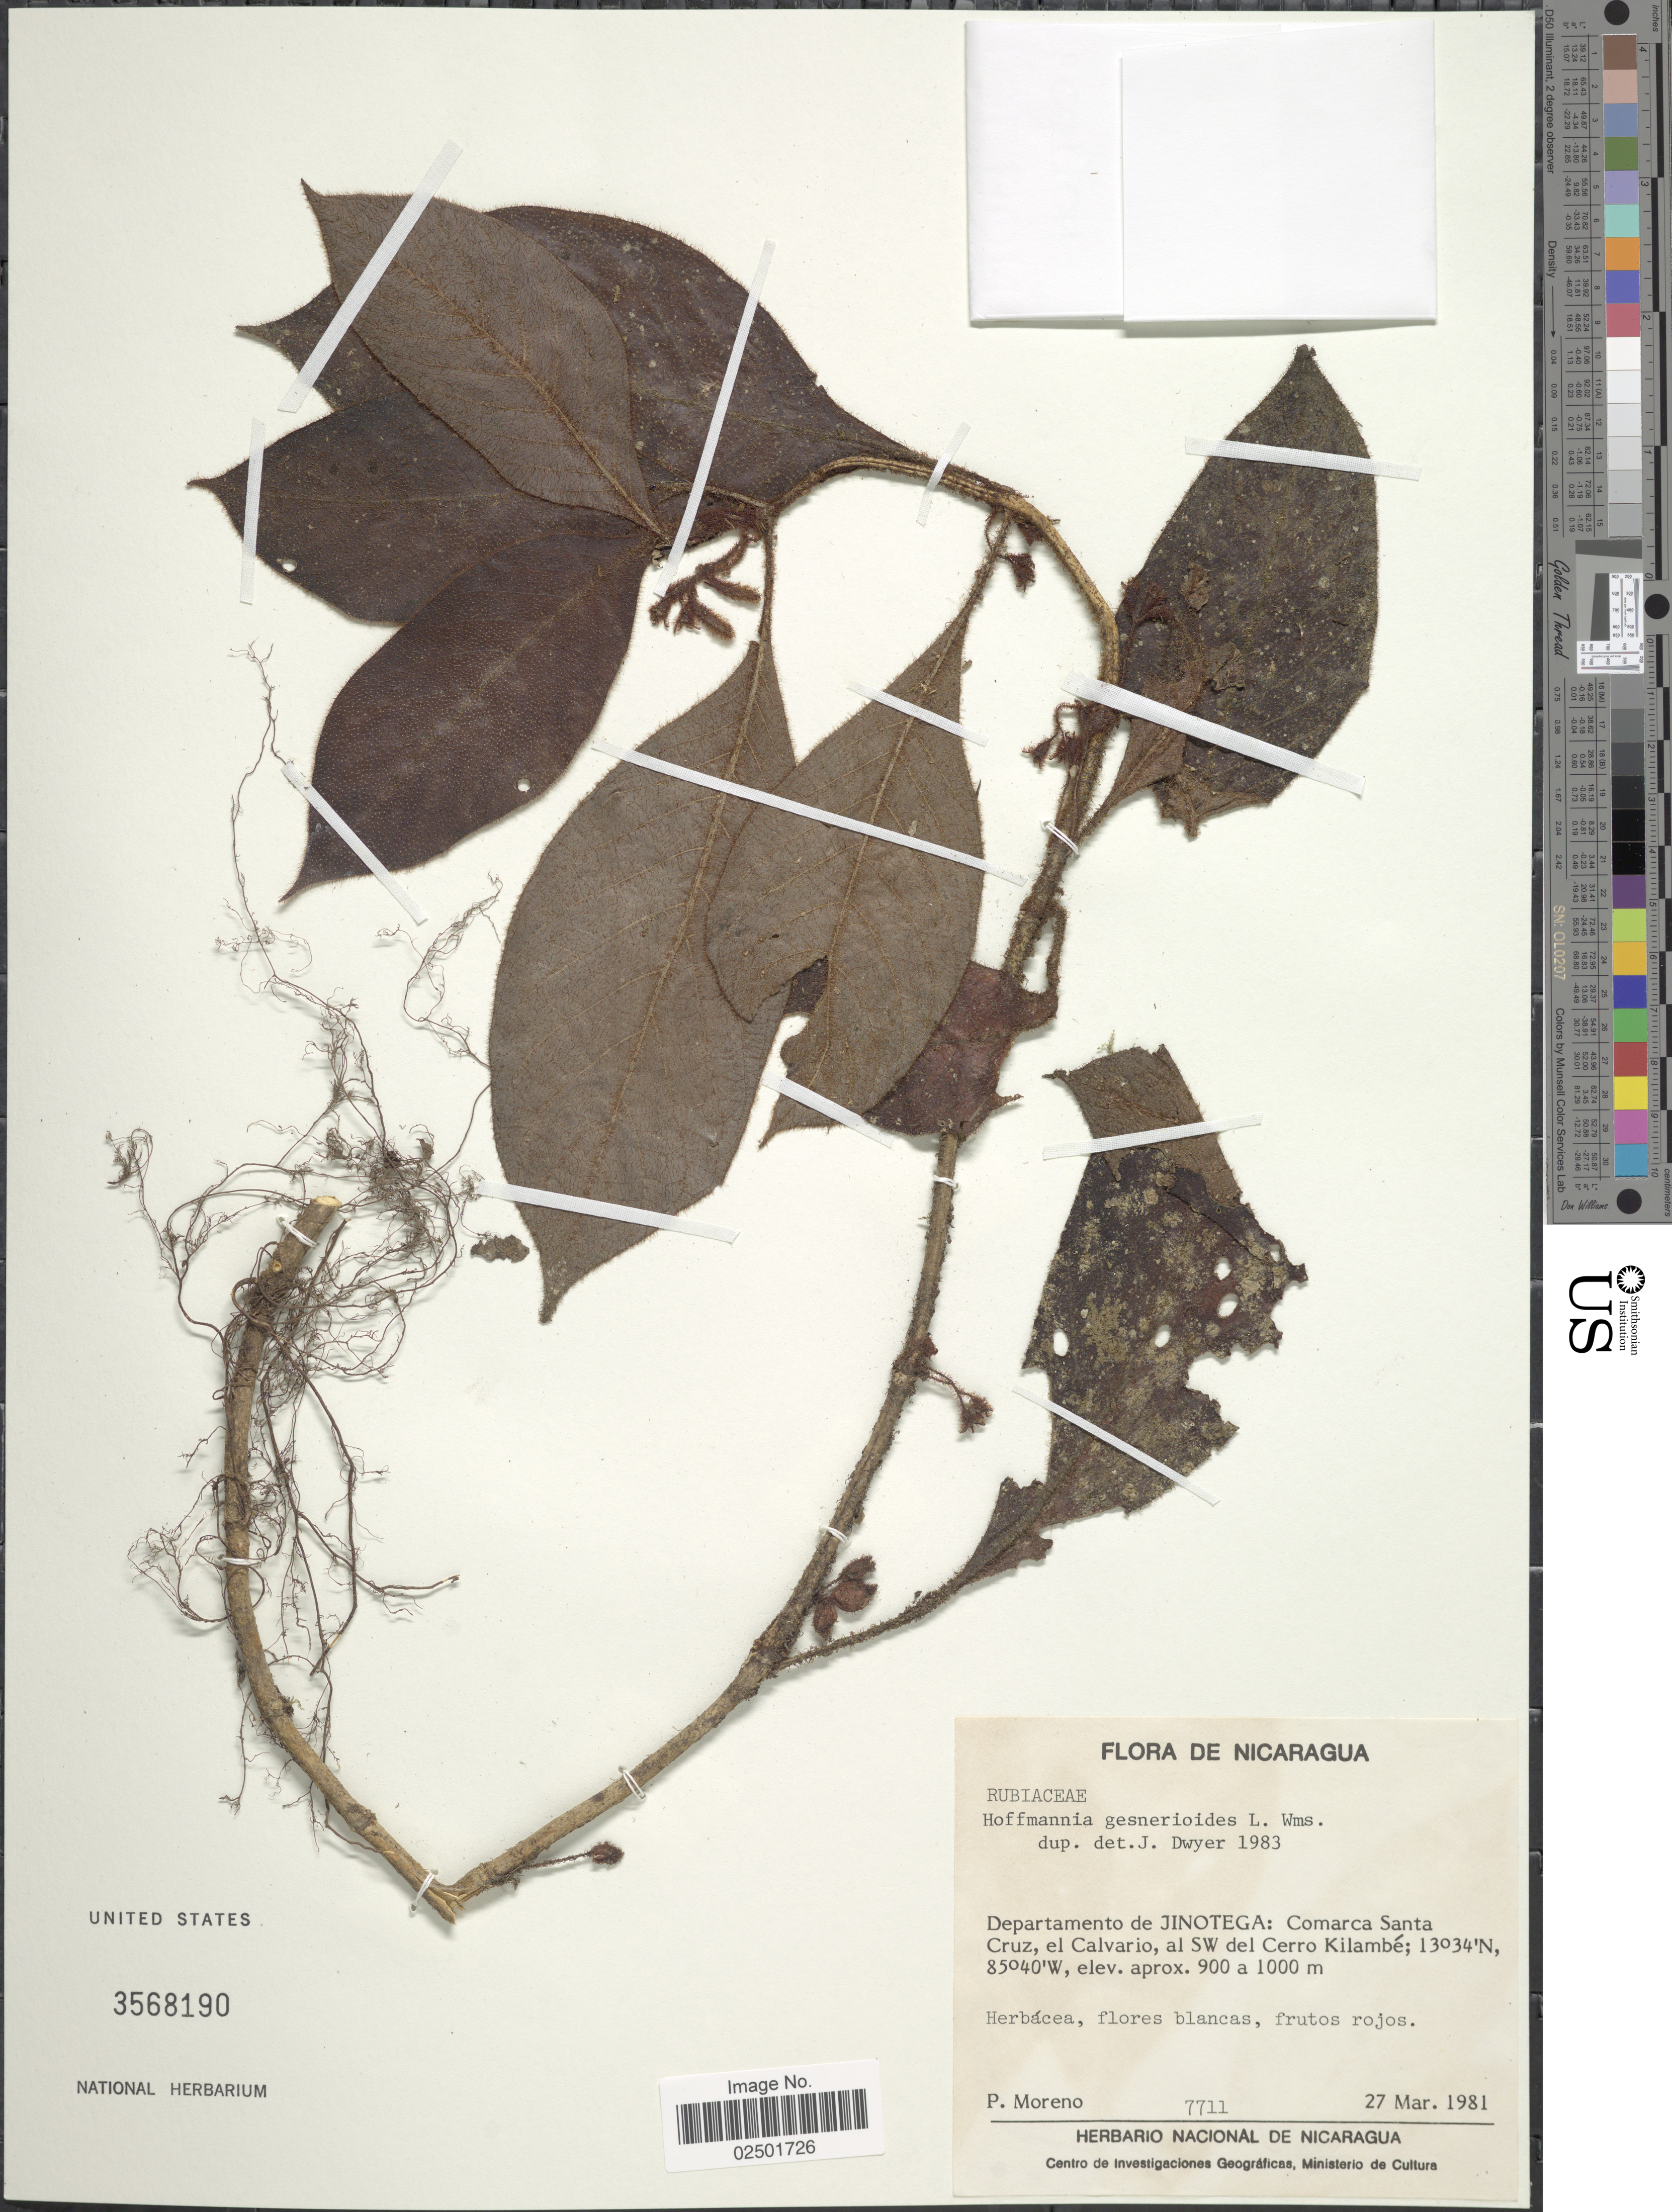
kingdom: Plantae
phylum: Tracheophyta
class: Magnoliopsida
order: Gentianales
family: Rubiaceae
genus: Hoffmannia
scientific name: Hoffmannia gesnerioides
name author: (Oerst.) Kuntze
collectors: P. Moreno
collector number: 7711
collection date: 1981-03-27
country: Nicaragua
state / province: Jinotega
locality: Comarca Santa Cruz, el Calvario, al SW del Cerro Kilambé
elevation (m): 900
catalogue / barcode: US 3568190